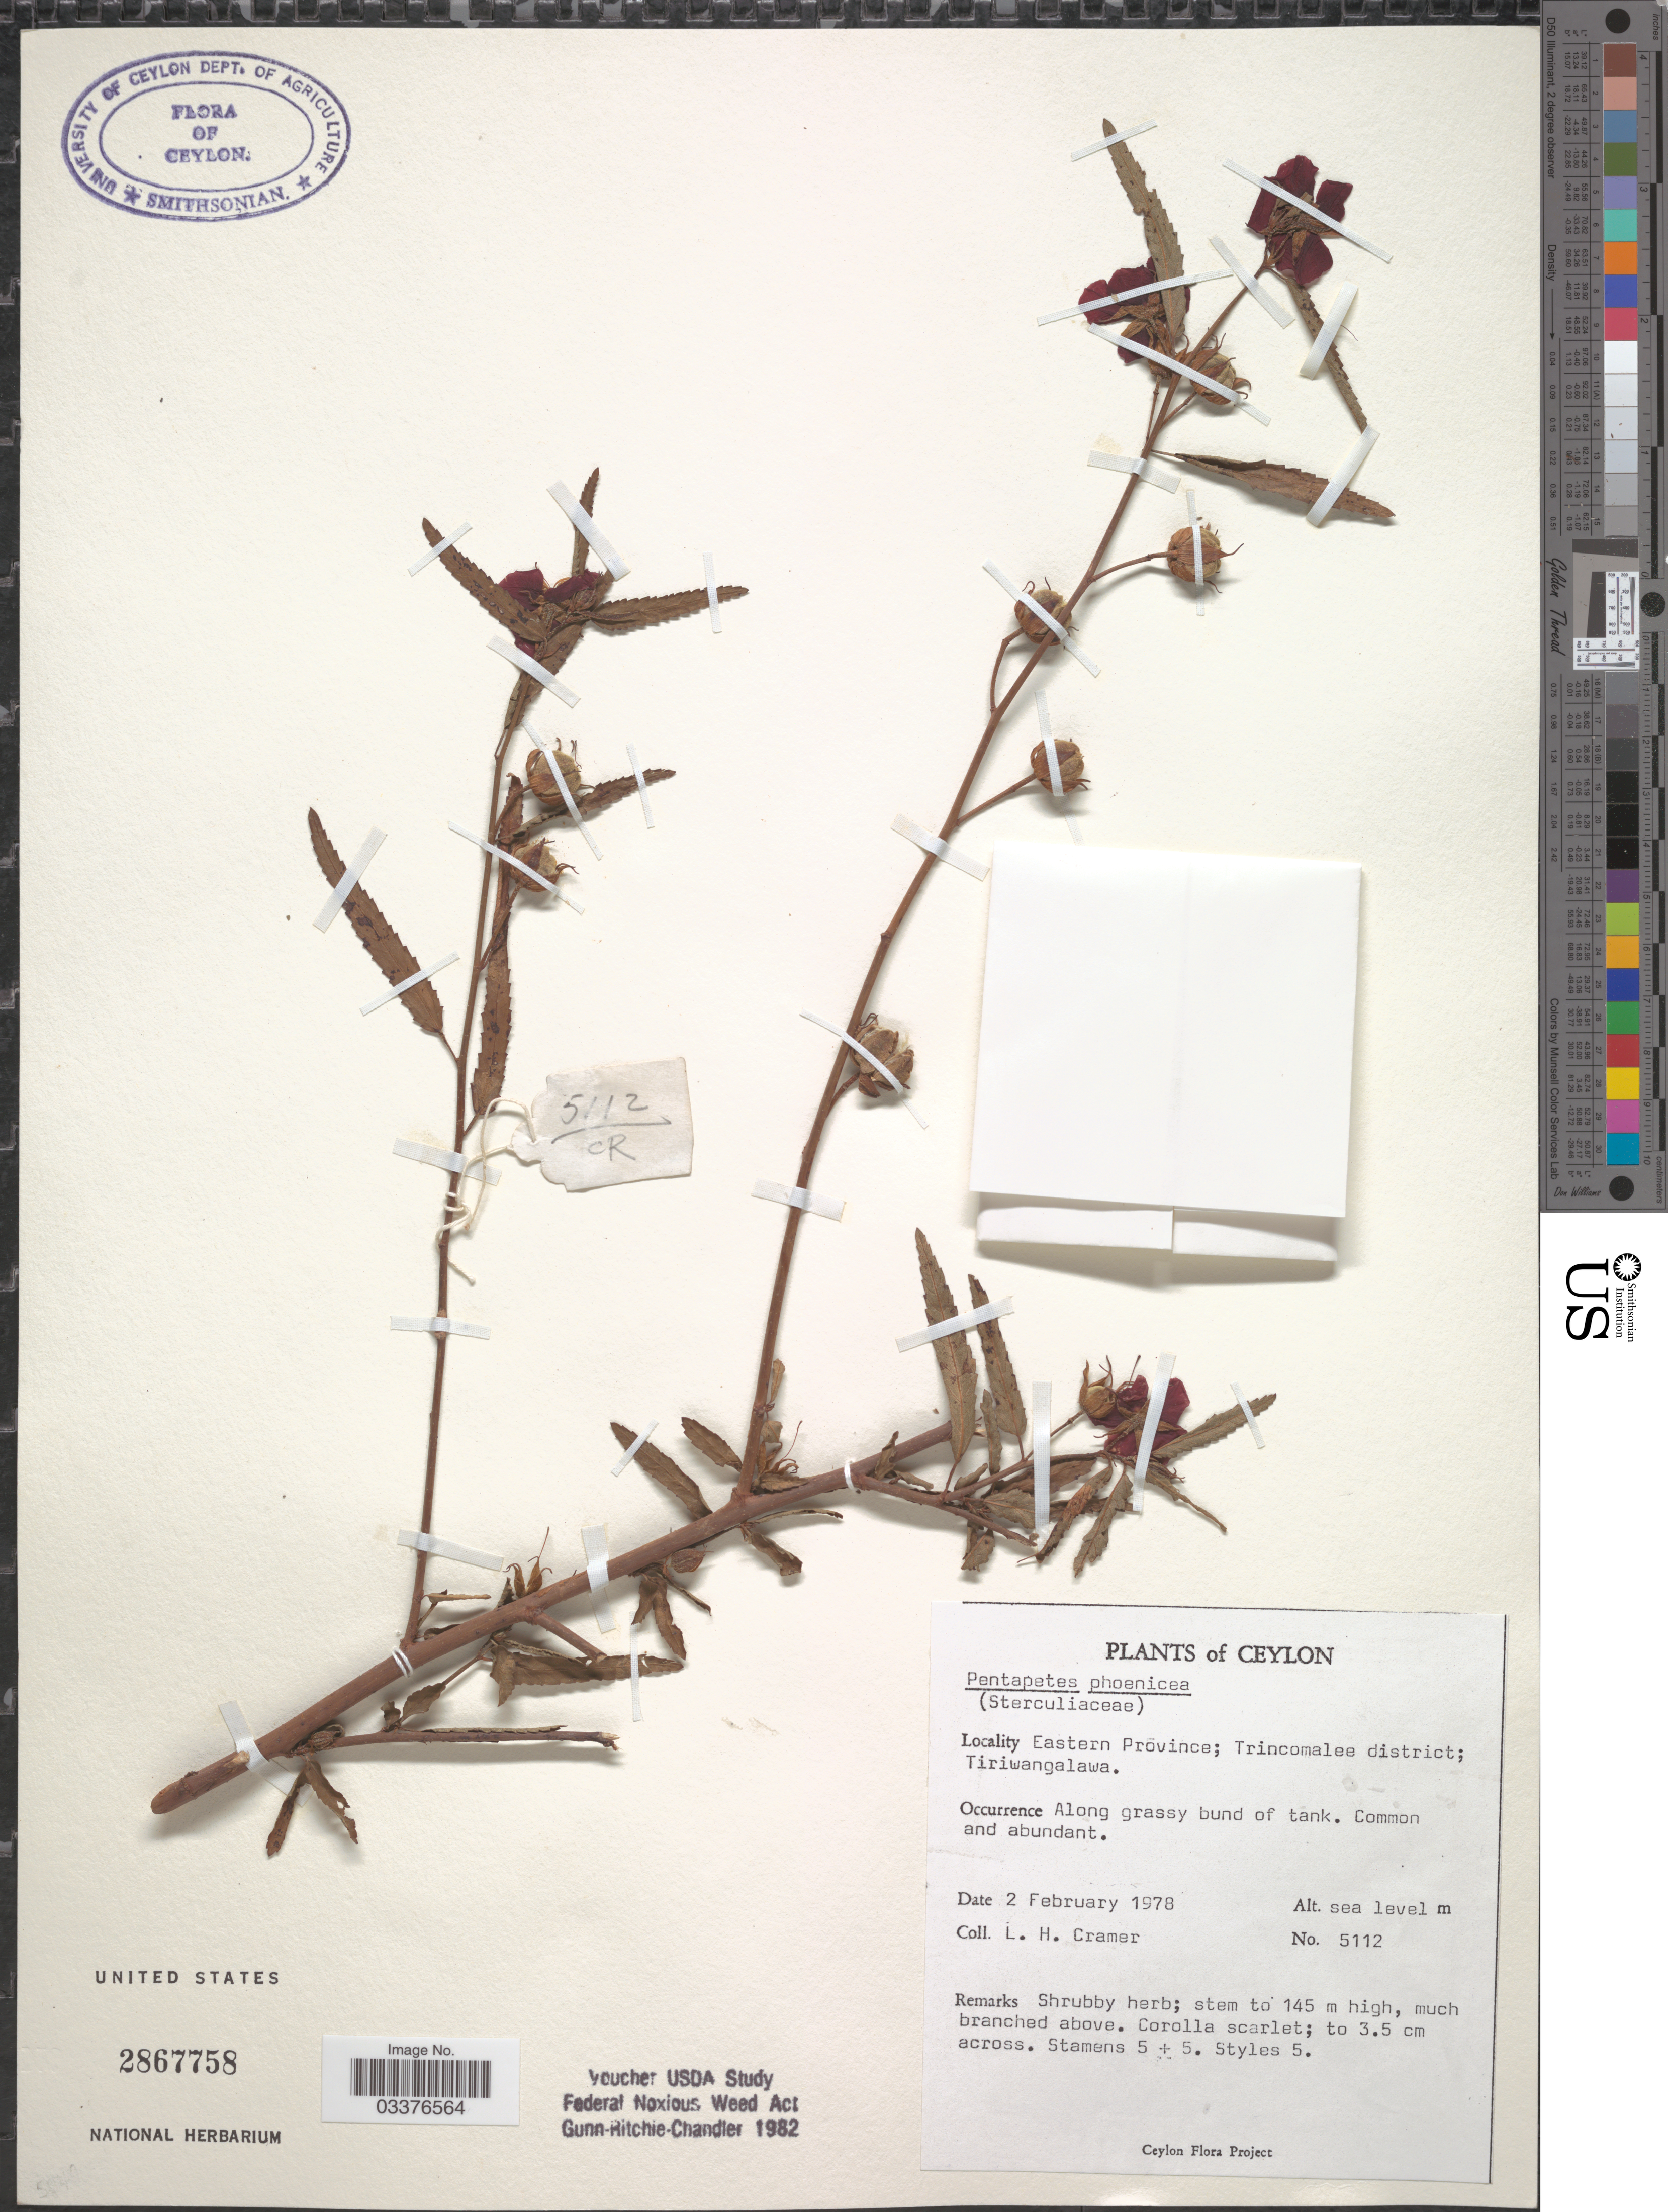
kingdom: Plantae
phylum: Tracheophyta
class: Magnoliopsida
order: Malvales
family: Malvaceae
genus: Pentapetes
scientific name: Pentapetes phoenicea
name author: L.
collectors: L. H. Cramer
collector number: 5112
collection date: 1978-02-02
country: Sri Lanka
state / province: Eastern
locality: Ceylon. Trincomalee district; Tiriwangalawa.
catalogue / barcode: US 2867758